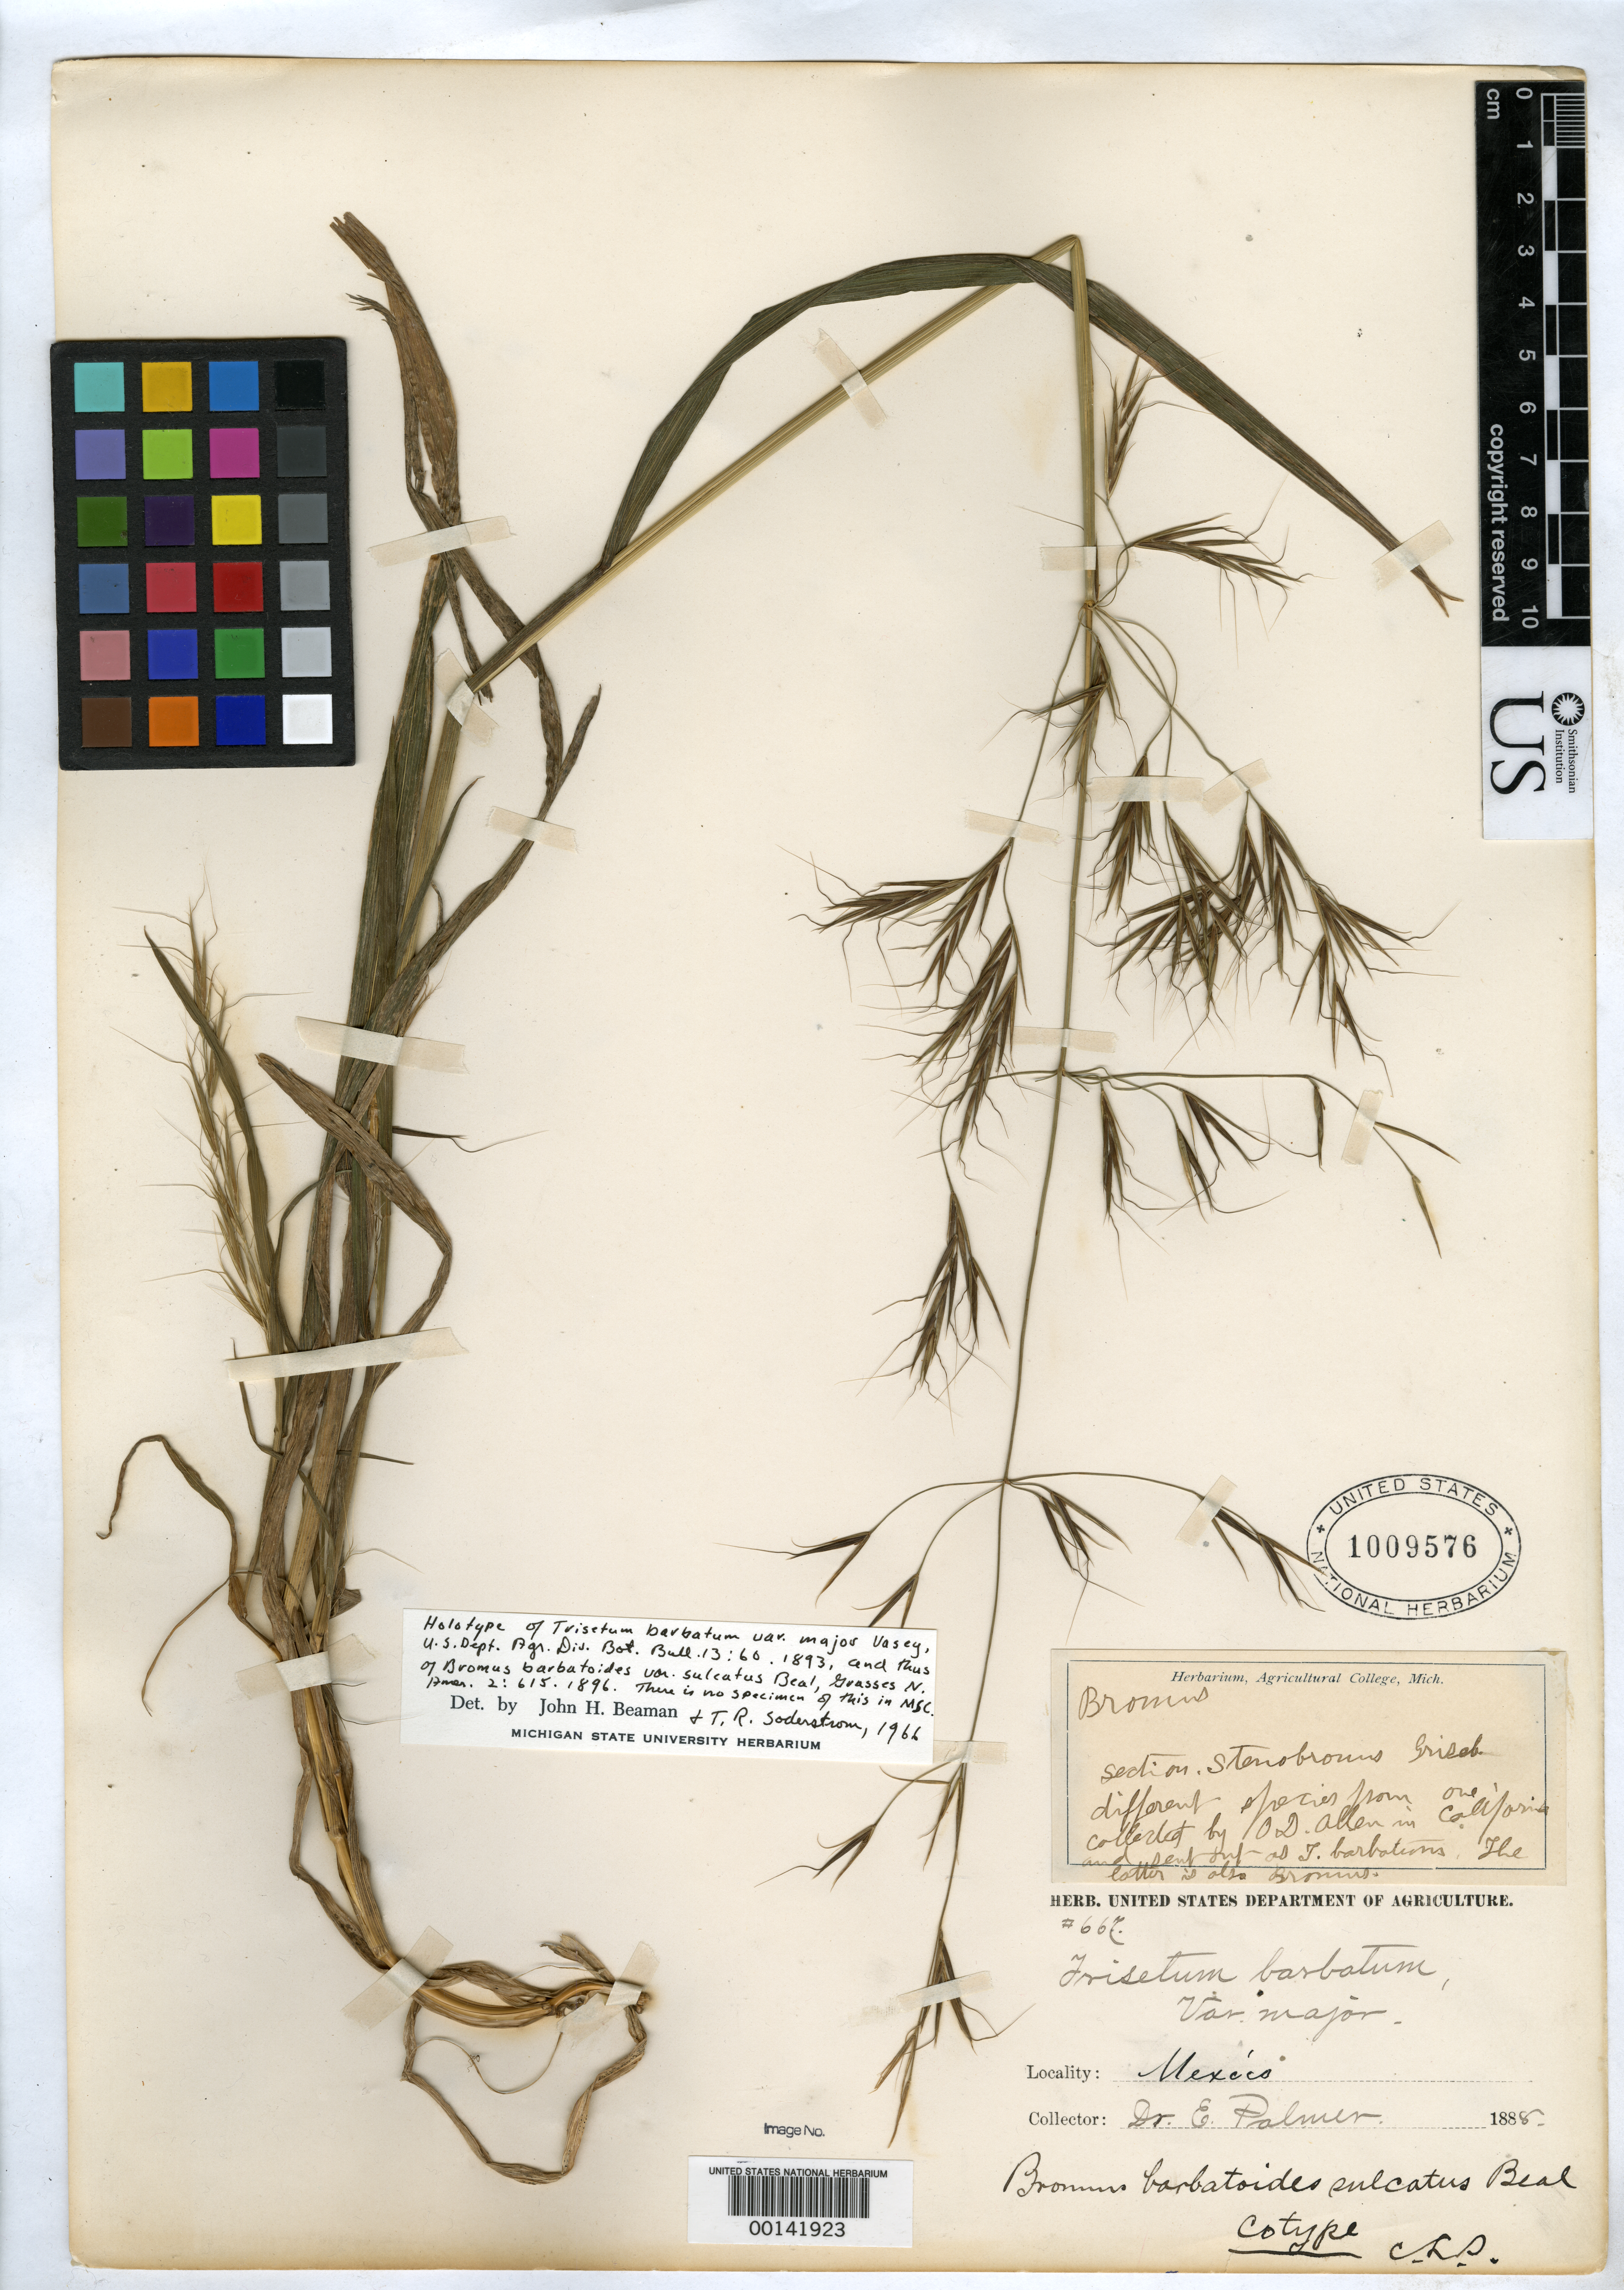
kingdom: Plantae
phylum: Tracheophyta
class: Liliopsida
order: Poales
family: Poaceae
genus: Bromus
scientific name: Bromus barbatoides var. sulcatus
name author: W.J. Beal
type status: Holotype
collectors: E. Palmer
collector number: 667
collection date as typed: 1888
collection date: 1888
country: Mexico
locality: E of Monserrat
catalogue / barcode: US 1009576